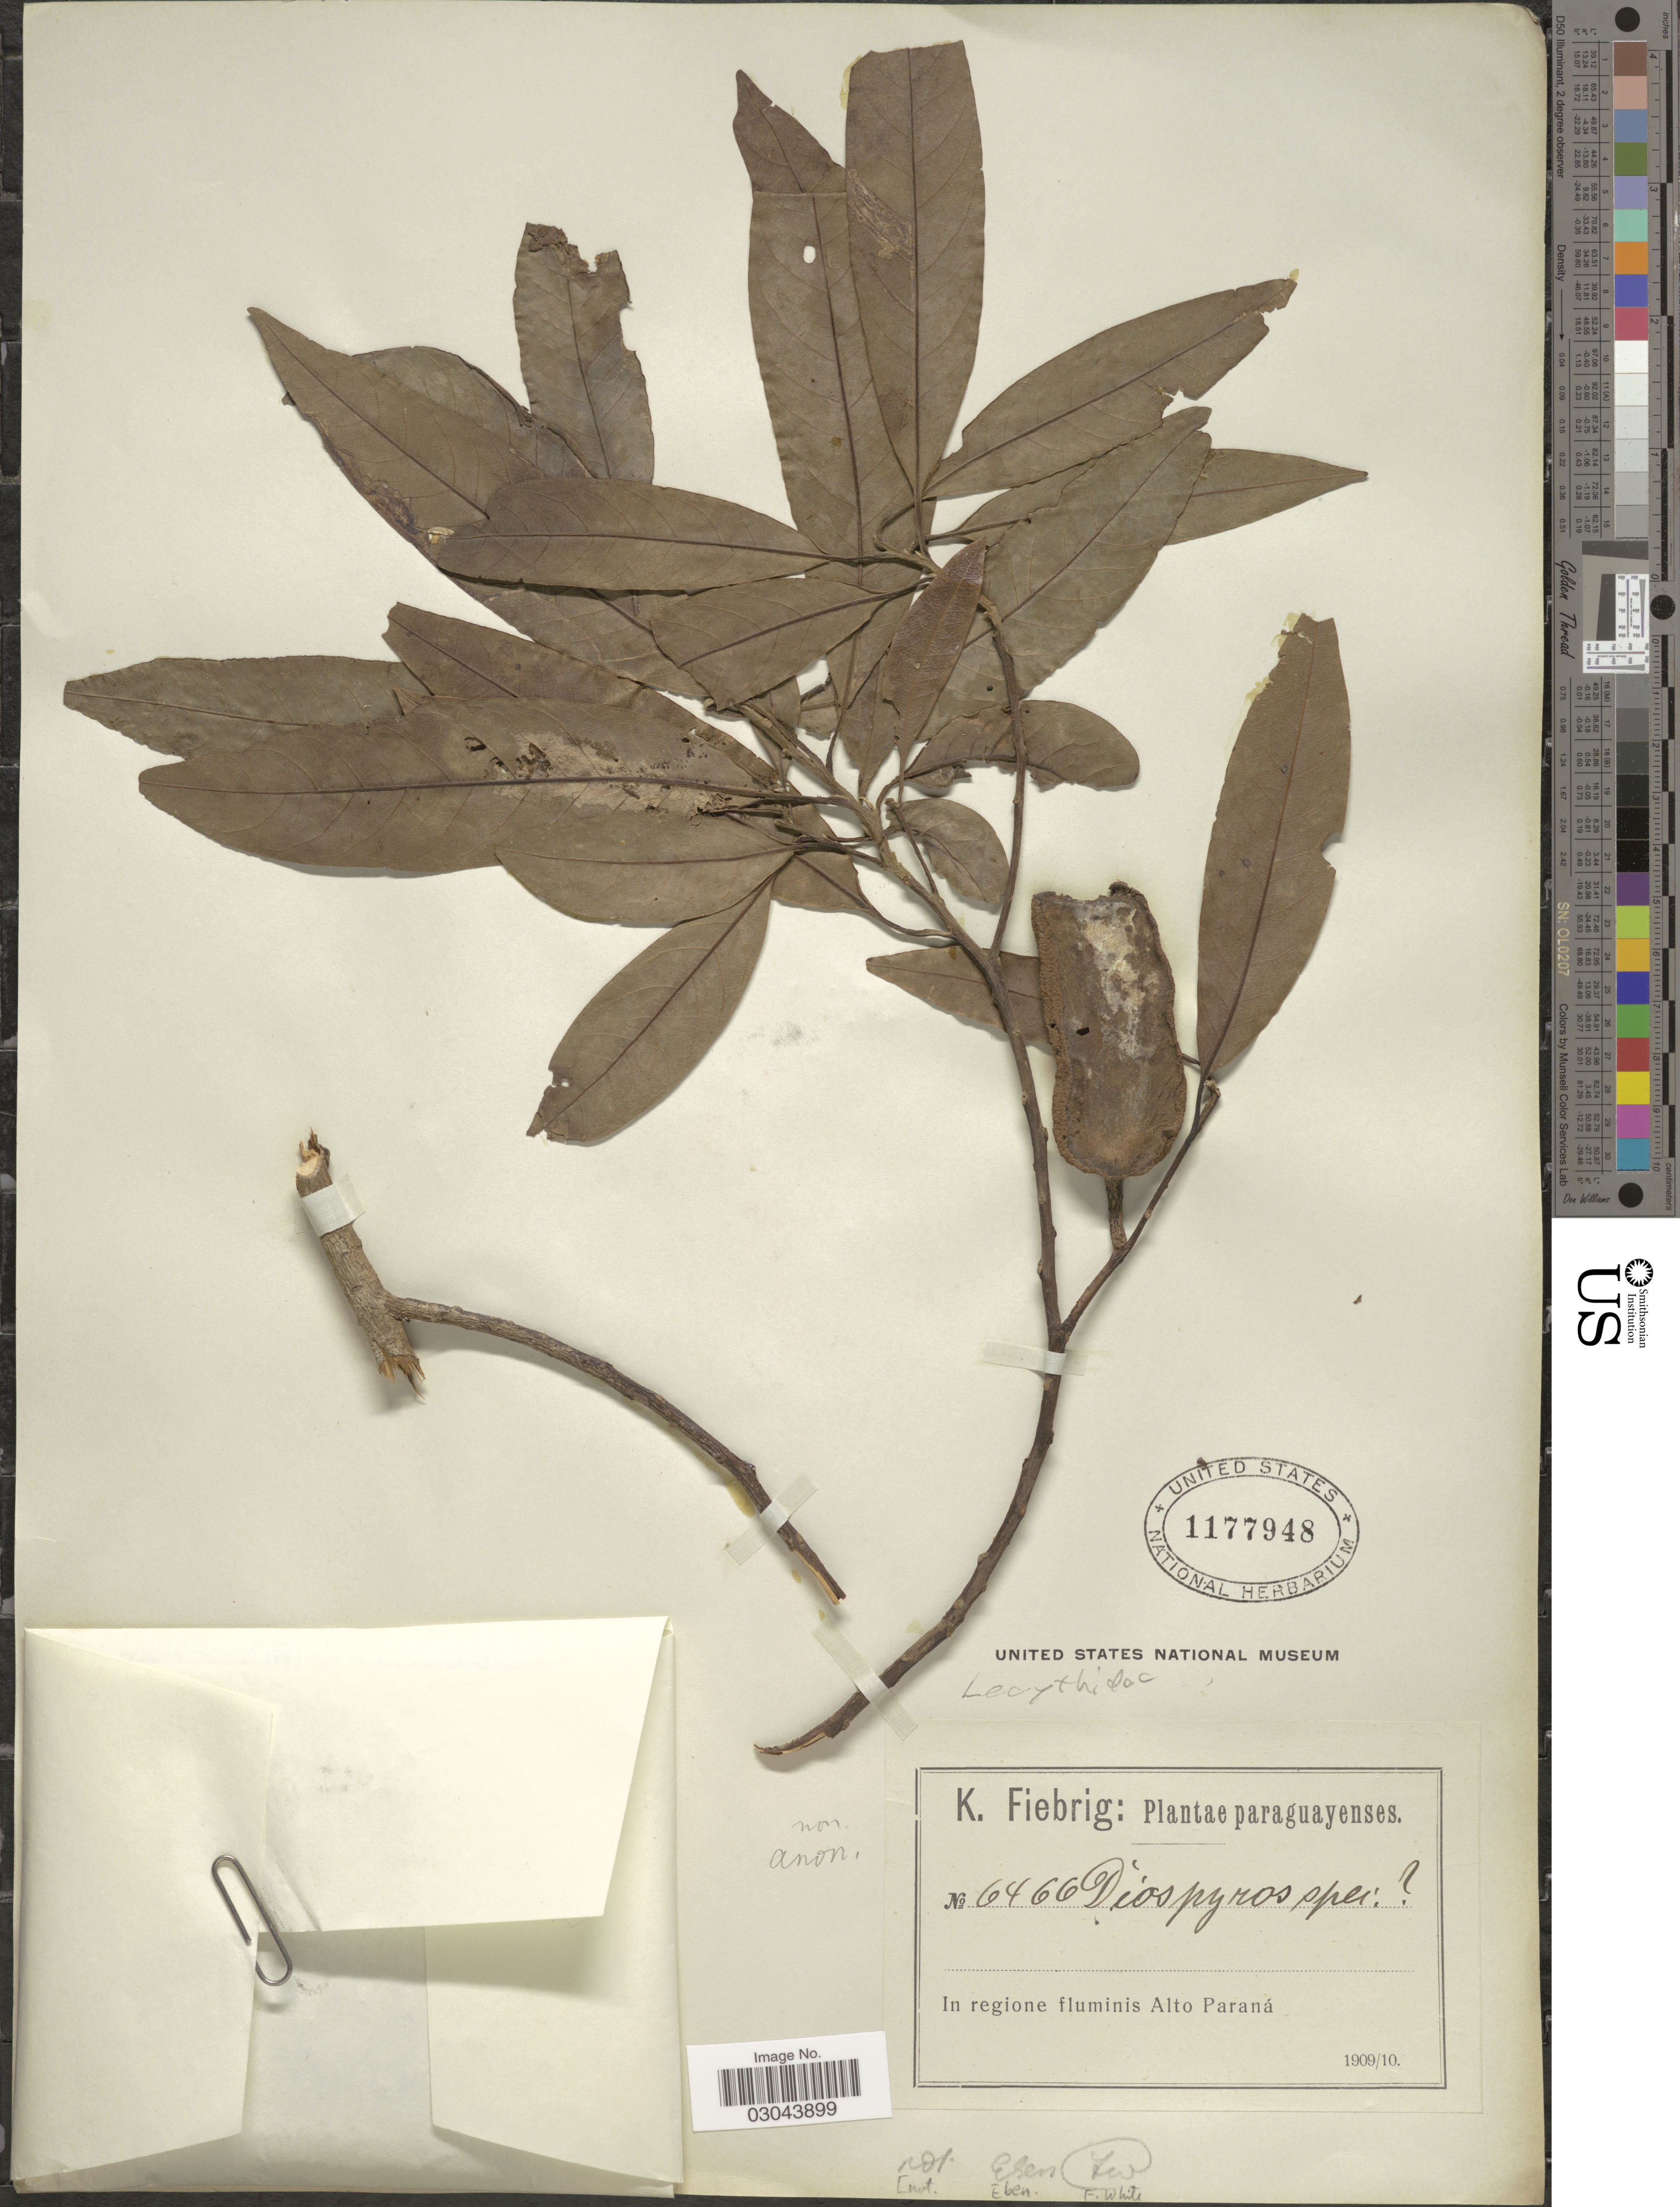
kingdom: Plantae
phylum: Tracheophyta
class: Magnoliopsida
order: Ericales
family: Lecythidaceae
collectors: K. Fiebrig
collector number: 6466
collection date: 1909/1910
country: Paraguay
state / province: Alto Parana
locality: In regione fluminis Alto Paraná.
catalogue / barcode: US 1177948